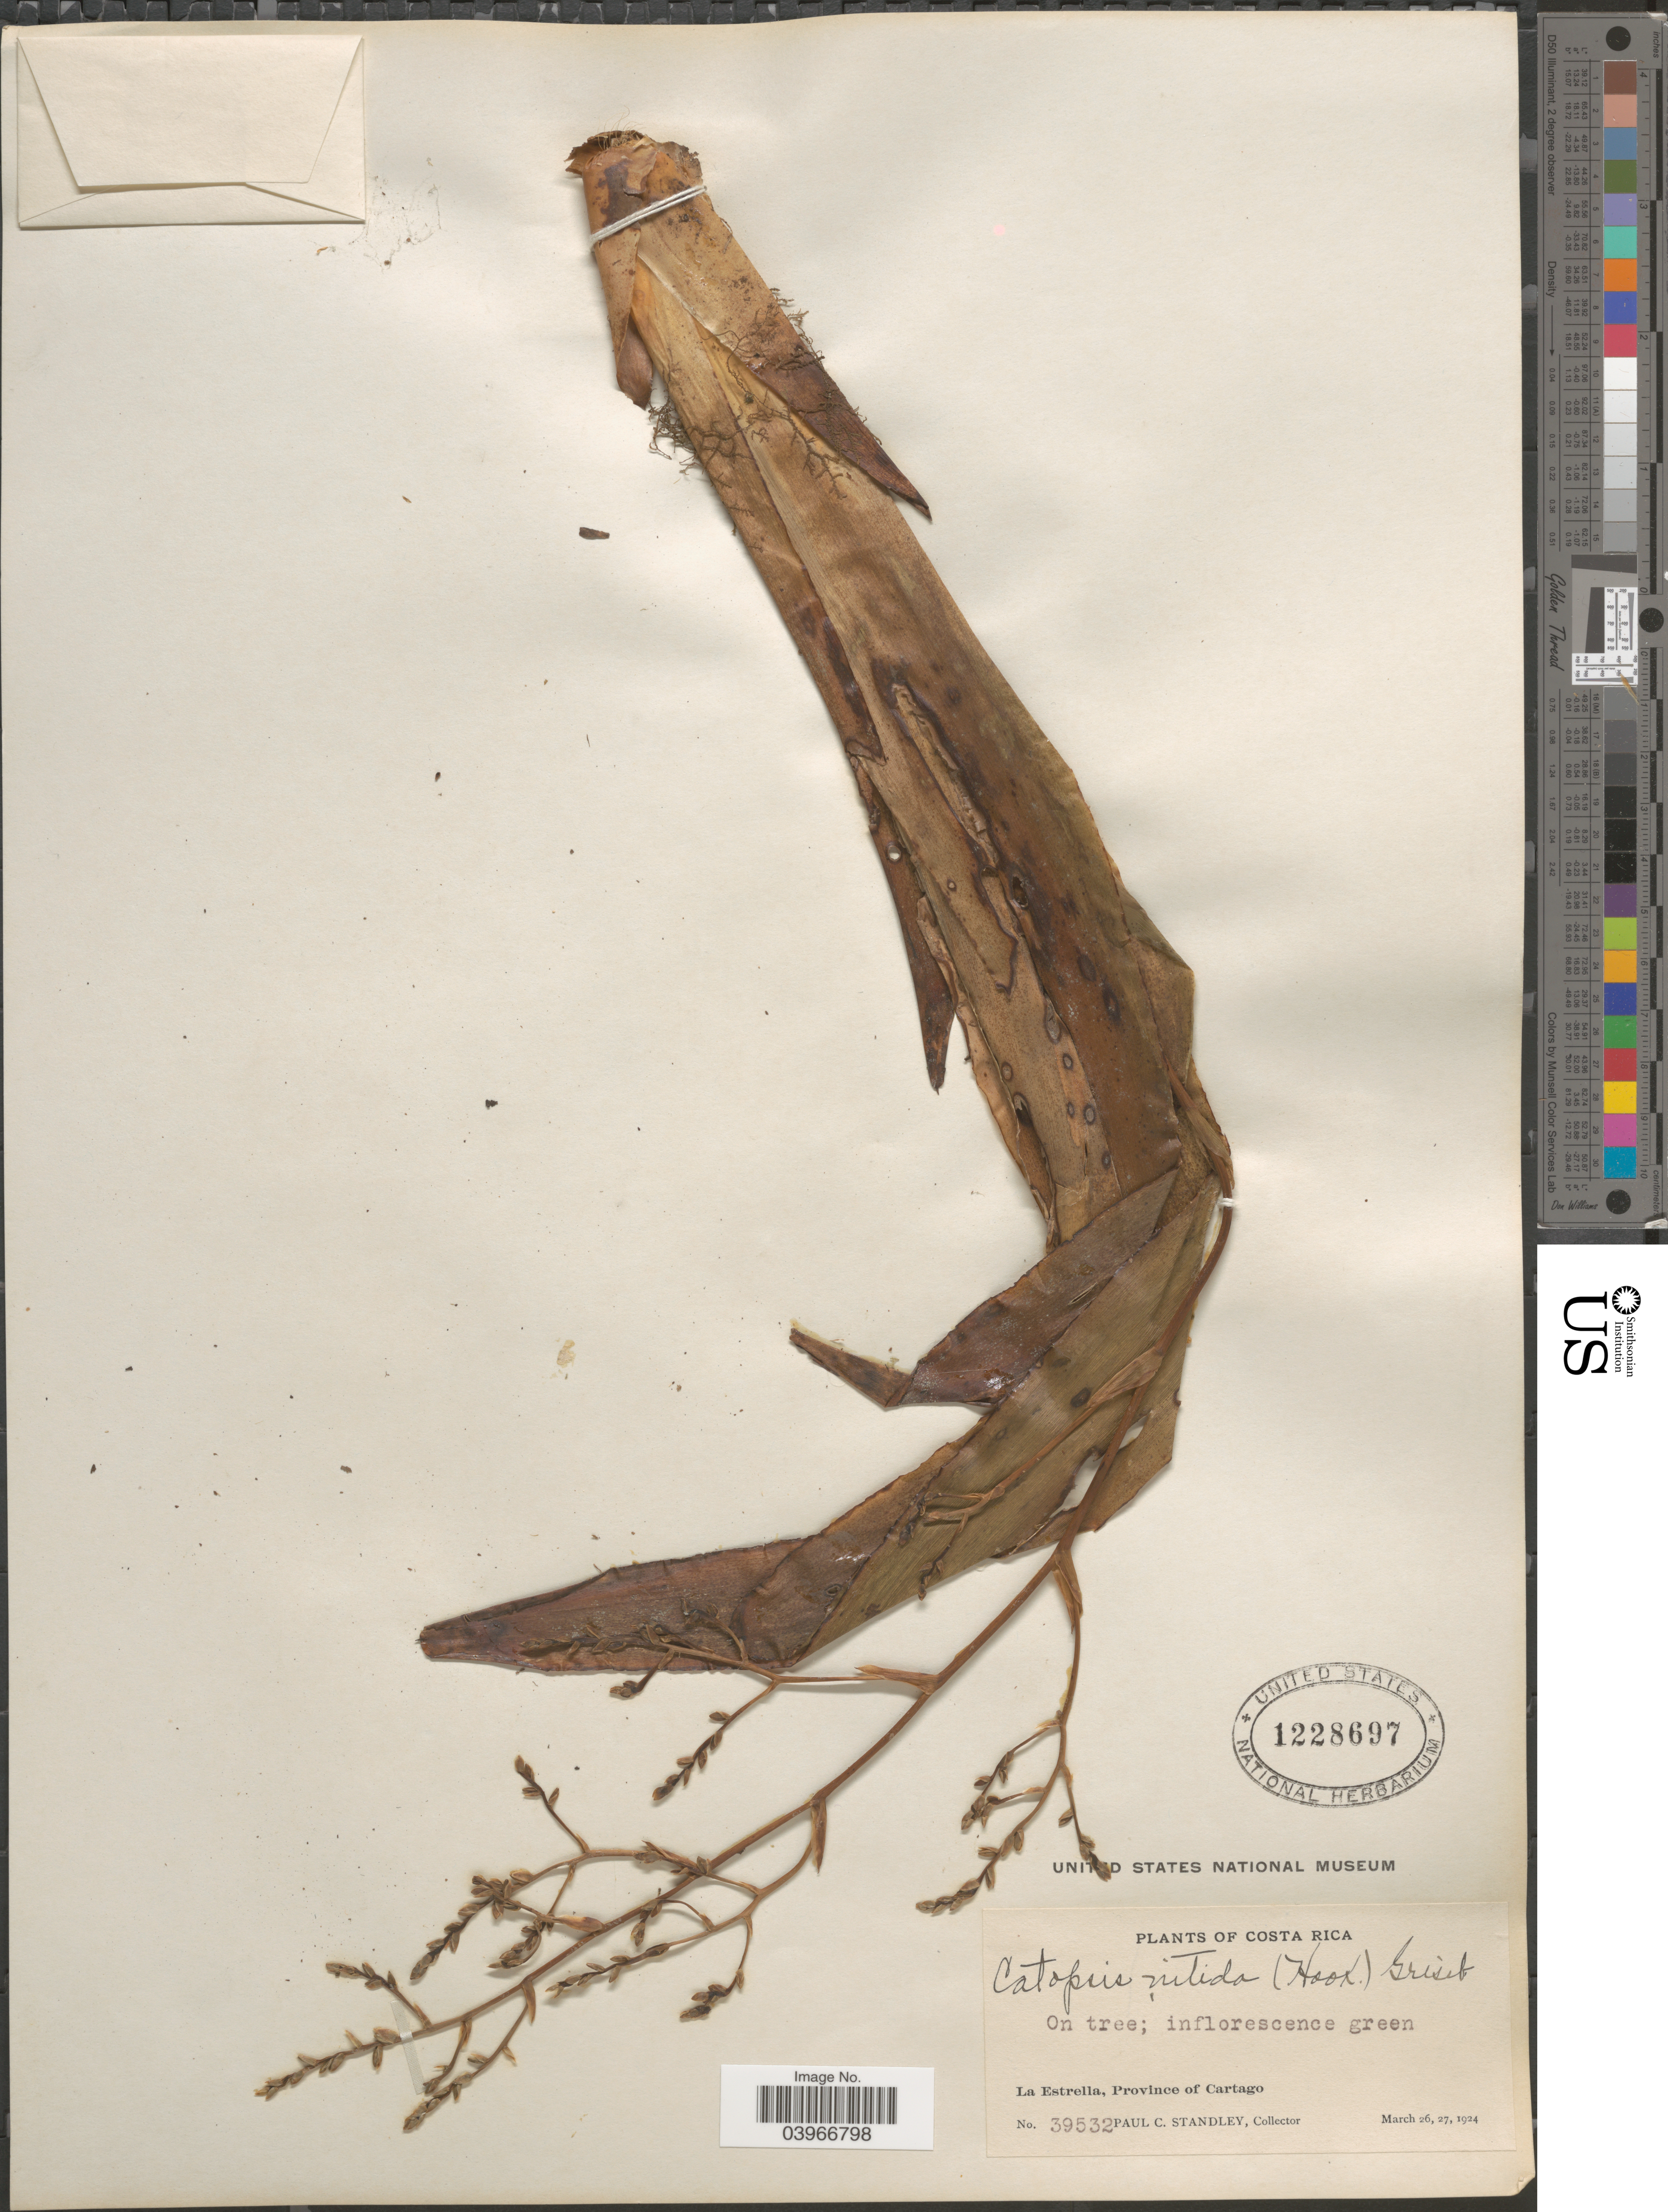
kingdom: Plantae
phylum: Tracheophyta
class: Liliopsida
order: Poales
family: Bromeliaceae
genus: Catopsis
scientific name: Catopsis nitida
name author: (Hook.) Griseb.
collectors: P. C. Standley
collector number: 39532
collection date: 1924-03-26/1924-03-27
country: Costa Rica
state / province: Cartago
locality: La Estrella.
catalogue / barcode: US 1228697